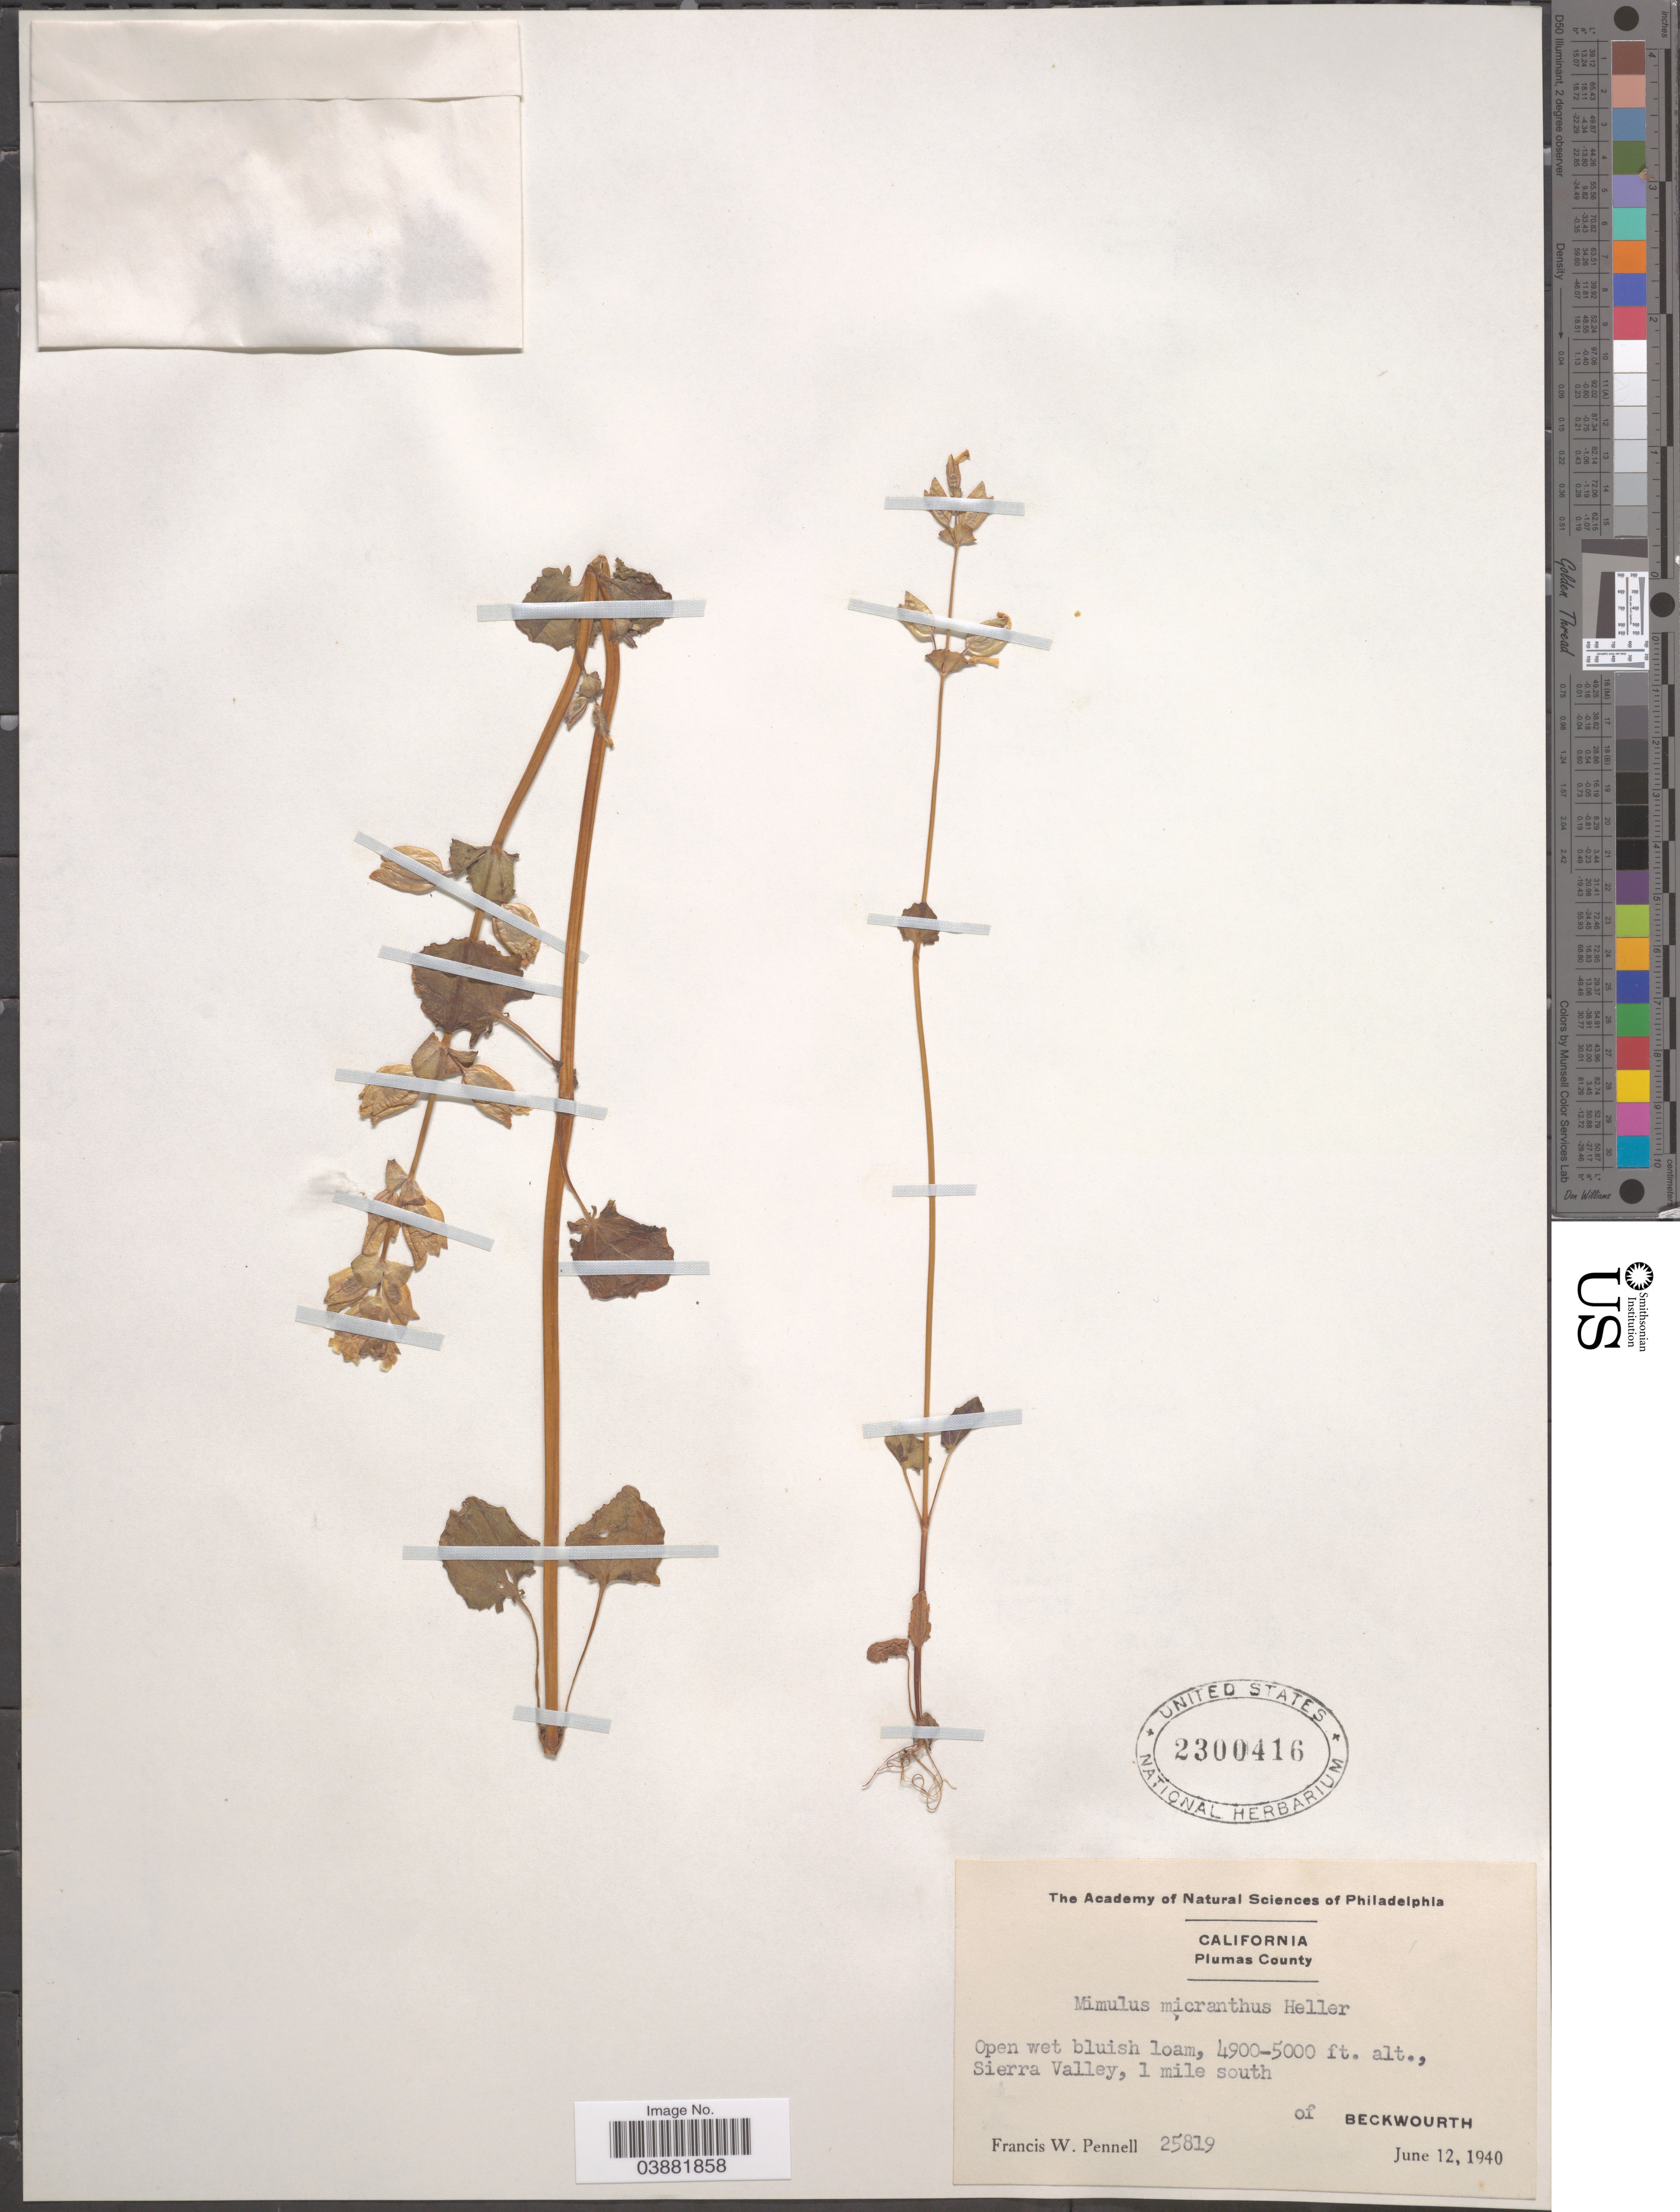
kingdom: Plantae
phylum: Tracheophyta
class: Magnoliopsida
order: Lamiales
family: Phrymaceae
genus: Mimulus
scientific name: Mimulus guttatus var. micranthus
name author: (A. Heller) G.R. Campb.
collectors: F. W. Pennell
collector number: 25819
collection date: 1940-06-12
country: United States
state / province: California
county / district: Plumas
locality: Plumas County. Sierra Valley, 1 mile south of Beckwourth.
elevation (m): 1494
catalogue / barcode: US 2300416